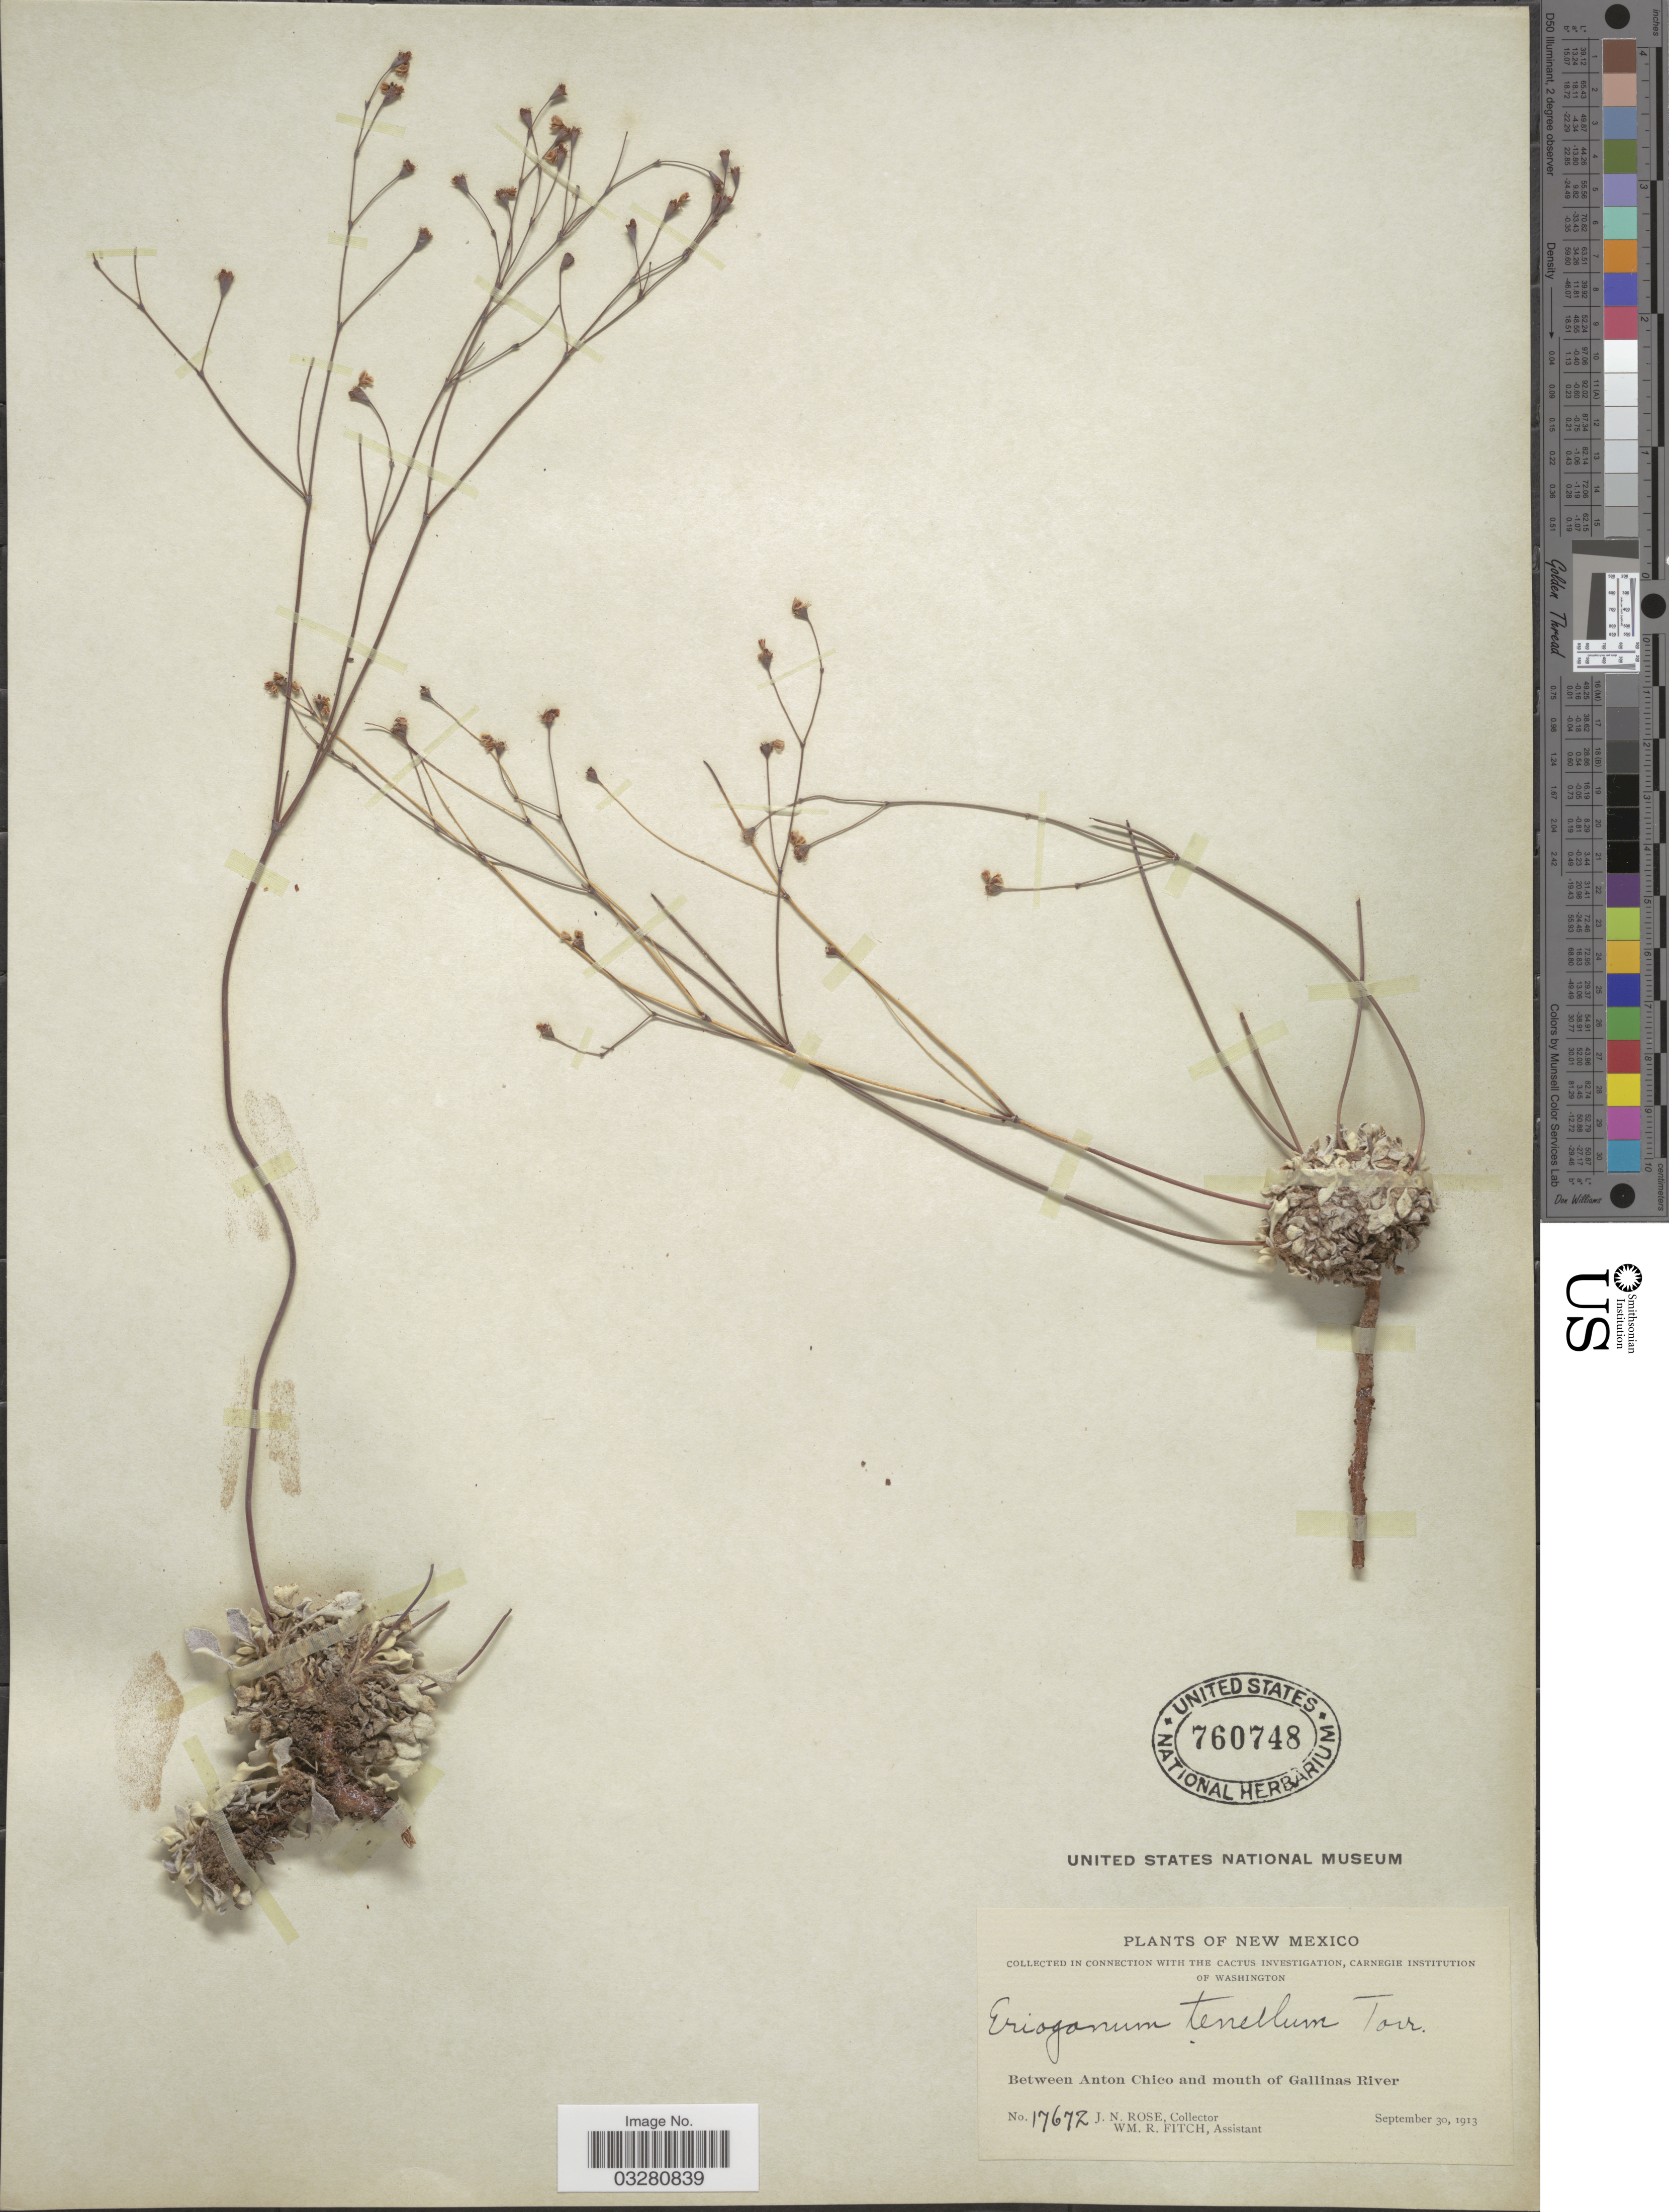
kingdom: Plantae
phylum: Tracheophyta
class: Magnoliopsida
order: Caryophyllales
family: Polygonaceae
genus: Eriogonum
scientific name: Eriogonum tenellum var. tenellum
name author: Torr.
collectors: J. N. Rose & W. R. Fitch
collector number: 17672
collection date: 1913-09-30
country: United States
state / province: New Mexico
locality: Between Anton Chico and mouth of Gallinas River.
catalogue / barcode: US 760748